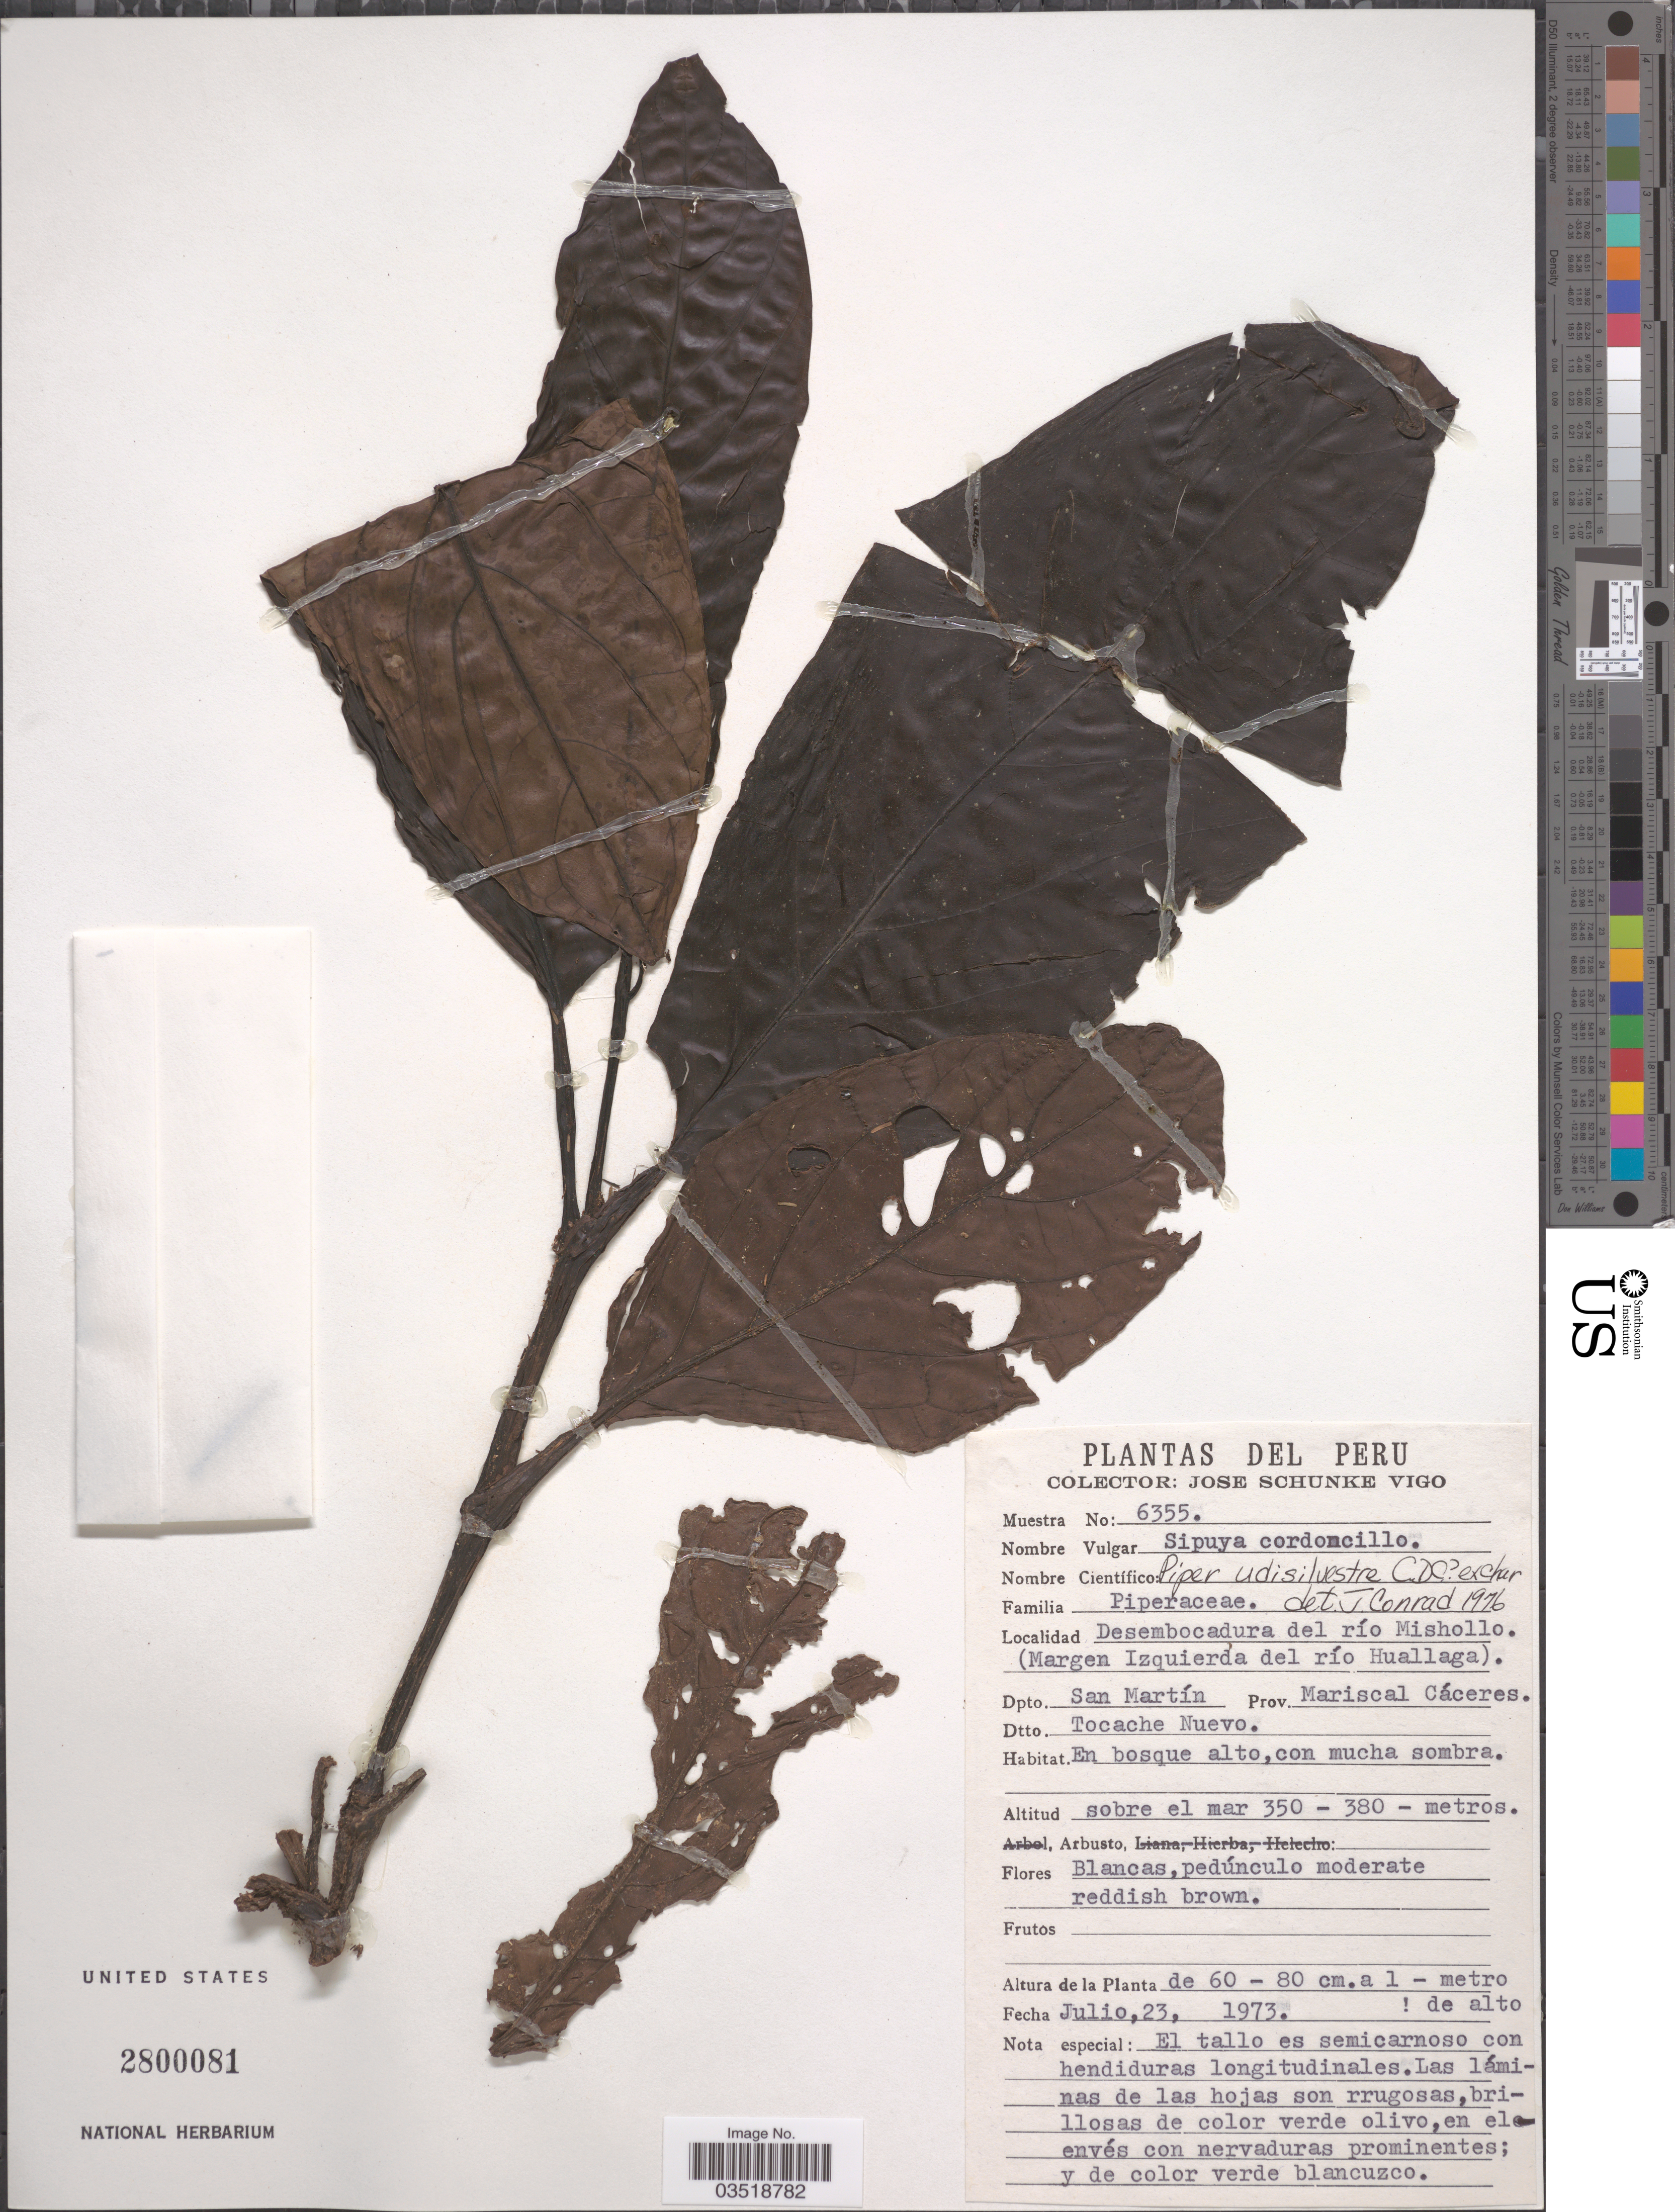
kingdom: Plantae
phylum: Tracheophyta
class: Magnoliopsida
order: Piperales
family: Piperaceae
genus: Piper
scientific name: Piper sp.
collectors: J. Schunke Vigo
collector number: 6355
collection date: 1973-07-23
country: Peru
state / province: San Martín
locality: Desembocadura del río Mishollo. (Margen Izquierda del río Huallaga). Dpto. San Martín. Prov. Mariscal Cáceres. Dtto. Tocache Nuevo.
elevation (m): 350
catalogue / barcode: US 2800081